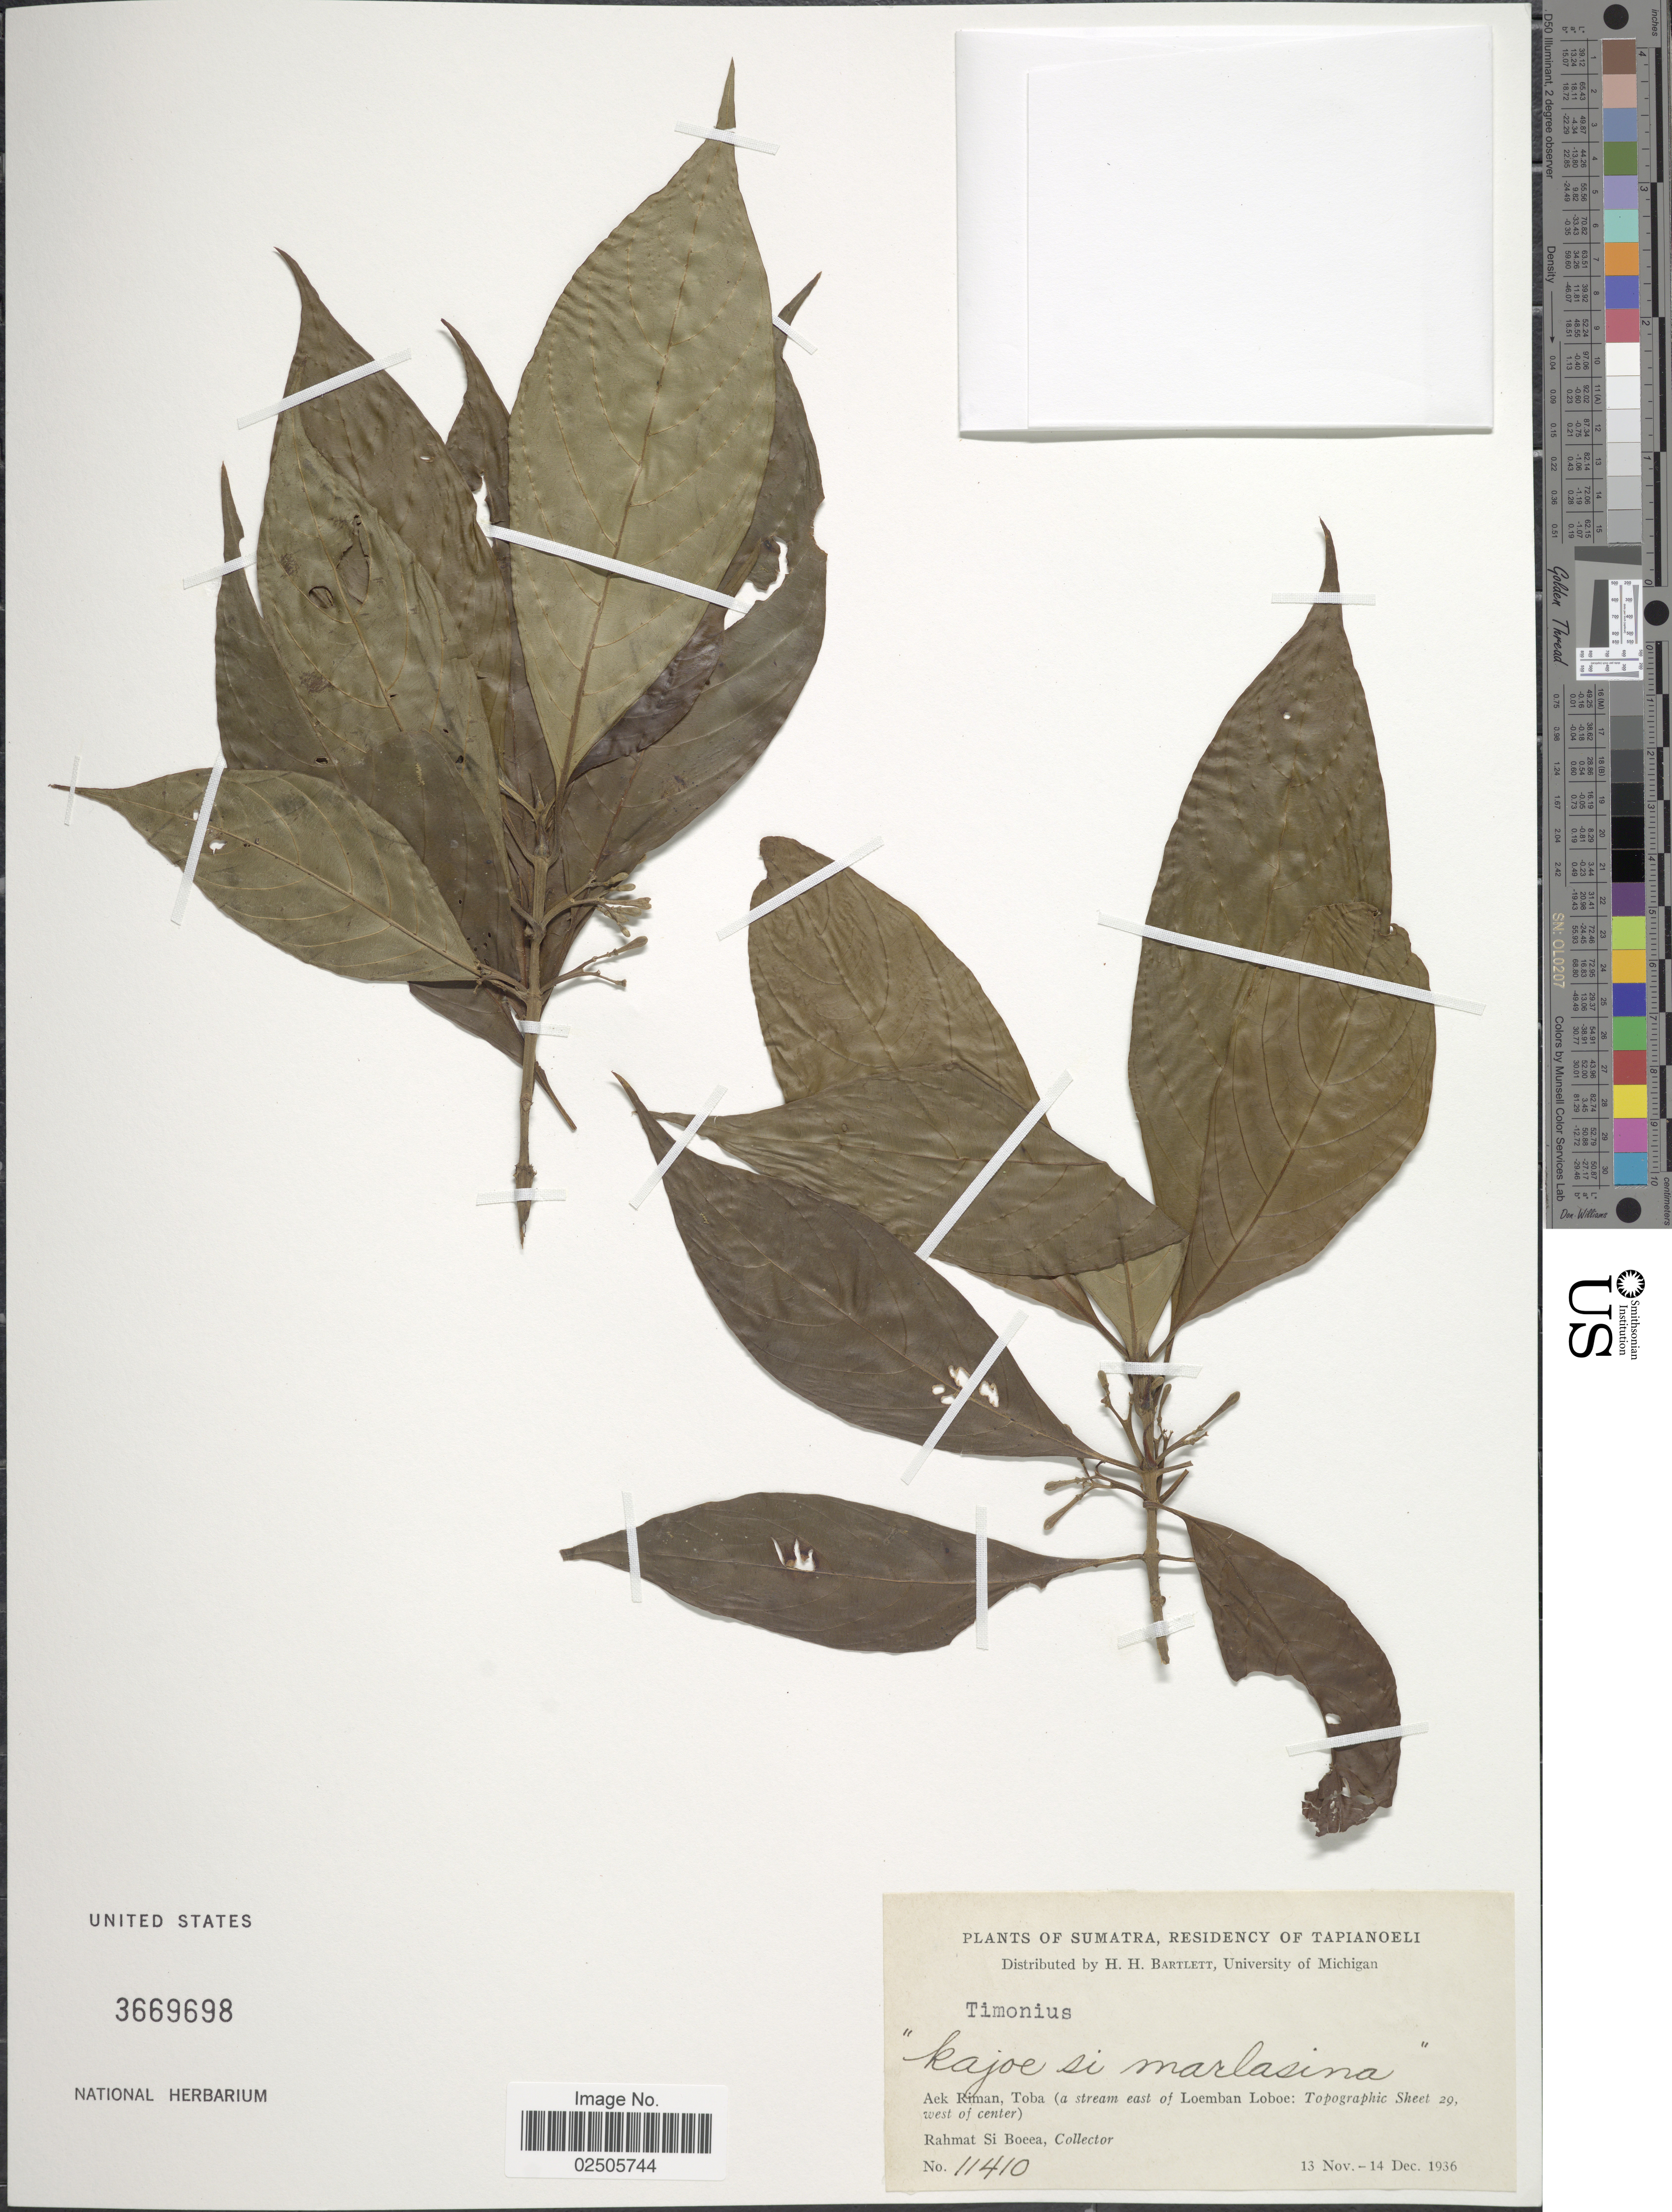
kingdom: Plantae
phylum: Tracheophyta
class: Magnoliopsida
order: Gentianales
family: Rubiaceae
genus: Timonius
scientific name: Timonius sp.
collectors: Rahmat Si Boeea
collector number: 11410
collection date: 1936-11-13/1936-12-14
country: Indonesia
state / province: Sumatra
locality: Residency of Tapianoeli, Aek Riman, Toba (a stream of Loemban Loboe: Topographic Sheet 29, west of center)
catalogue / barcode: US 3669698